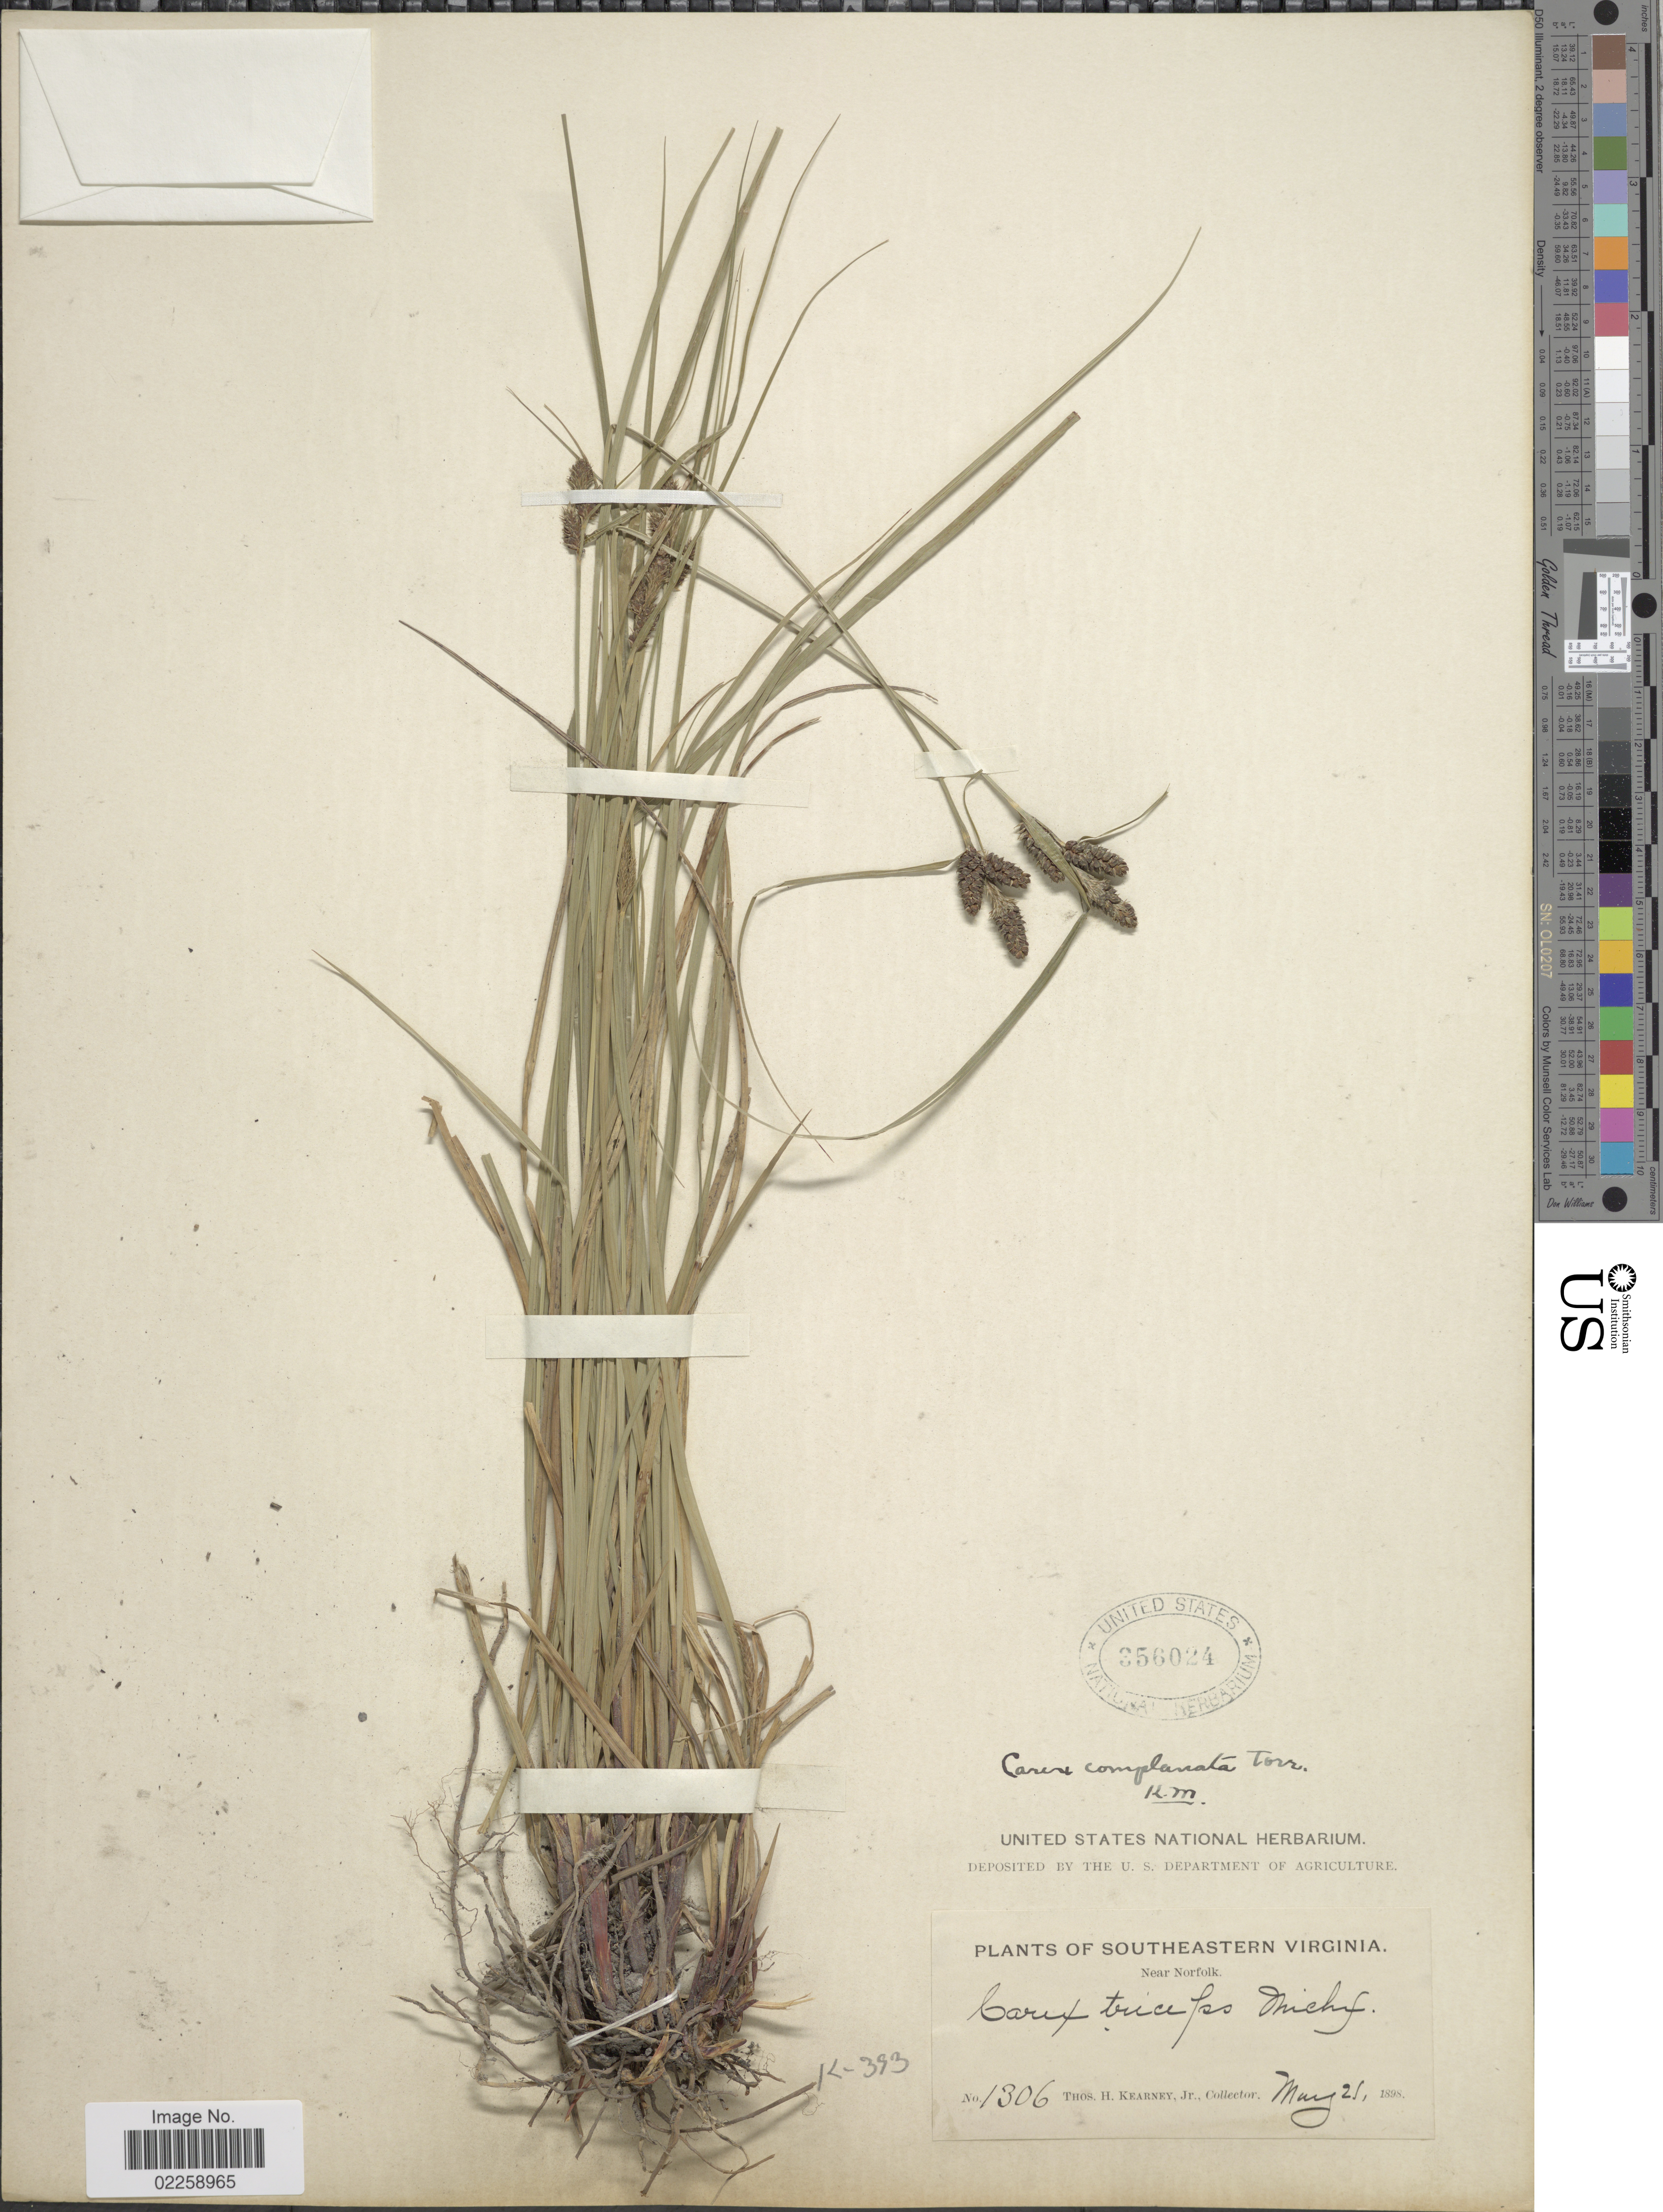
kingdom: Plantae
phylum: Tracheophyta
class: Liliopsida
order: Poales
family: Cyperaceae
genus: Carex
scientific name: Carex complanata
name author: Torr. & Hook.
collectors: T. H. Kearney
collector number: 1306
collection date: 1898-05-21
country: United States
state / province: Virginia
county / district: City of Norfolk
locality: Southeastern Virginia, Near Norfolk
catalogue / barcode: US 356024